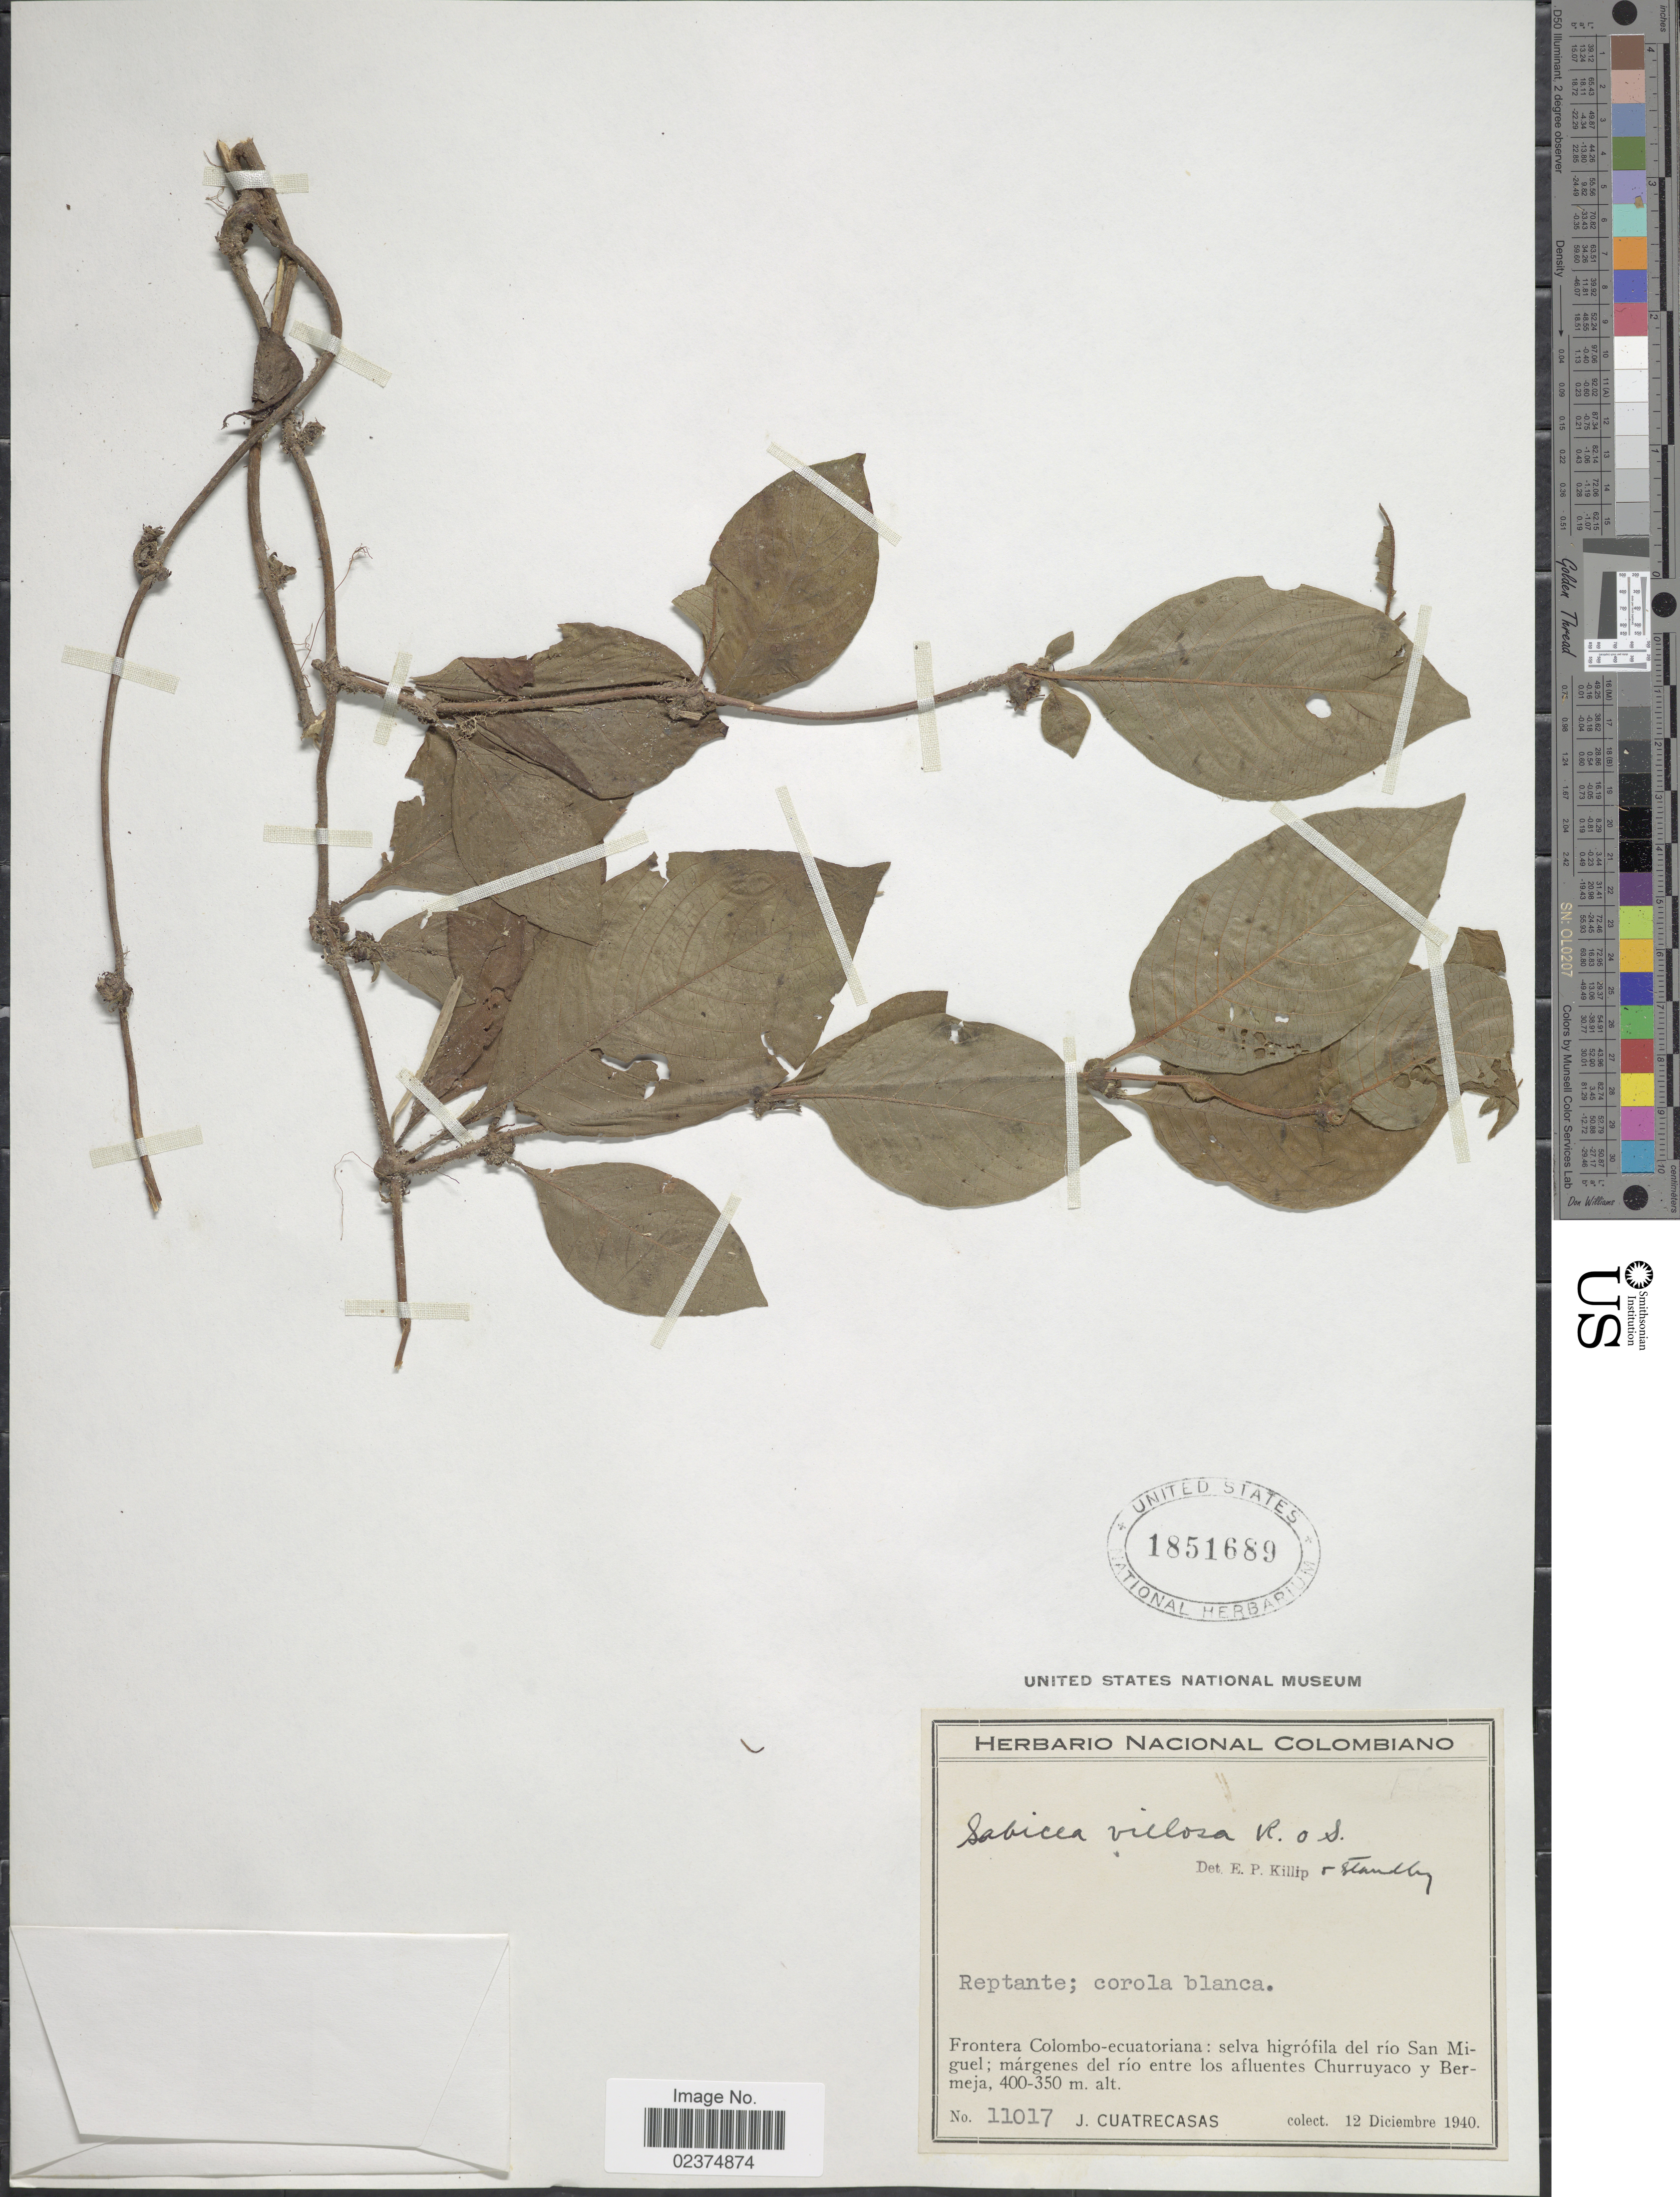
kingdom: Plantae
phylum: Tracheophyta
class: Magnoliopsida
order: Gentianales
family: Rubiaceae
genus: Sabicea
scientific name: Sabicea villosa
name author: Willd. ex Roem. & Schult.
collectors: J. Cuatrecasas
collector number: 11017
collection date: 1940-12-12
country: Colombia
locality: Frontera Colombo-ecuatoriana: selva higrofila del rio San Miguel; margenes del rio entre los afluentes Churruyaco y Bermeja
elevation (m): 350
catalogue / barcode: US 1851689